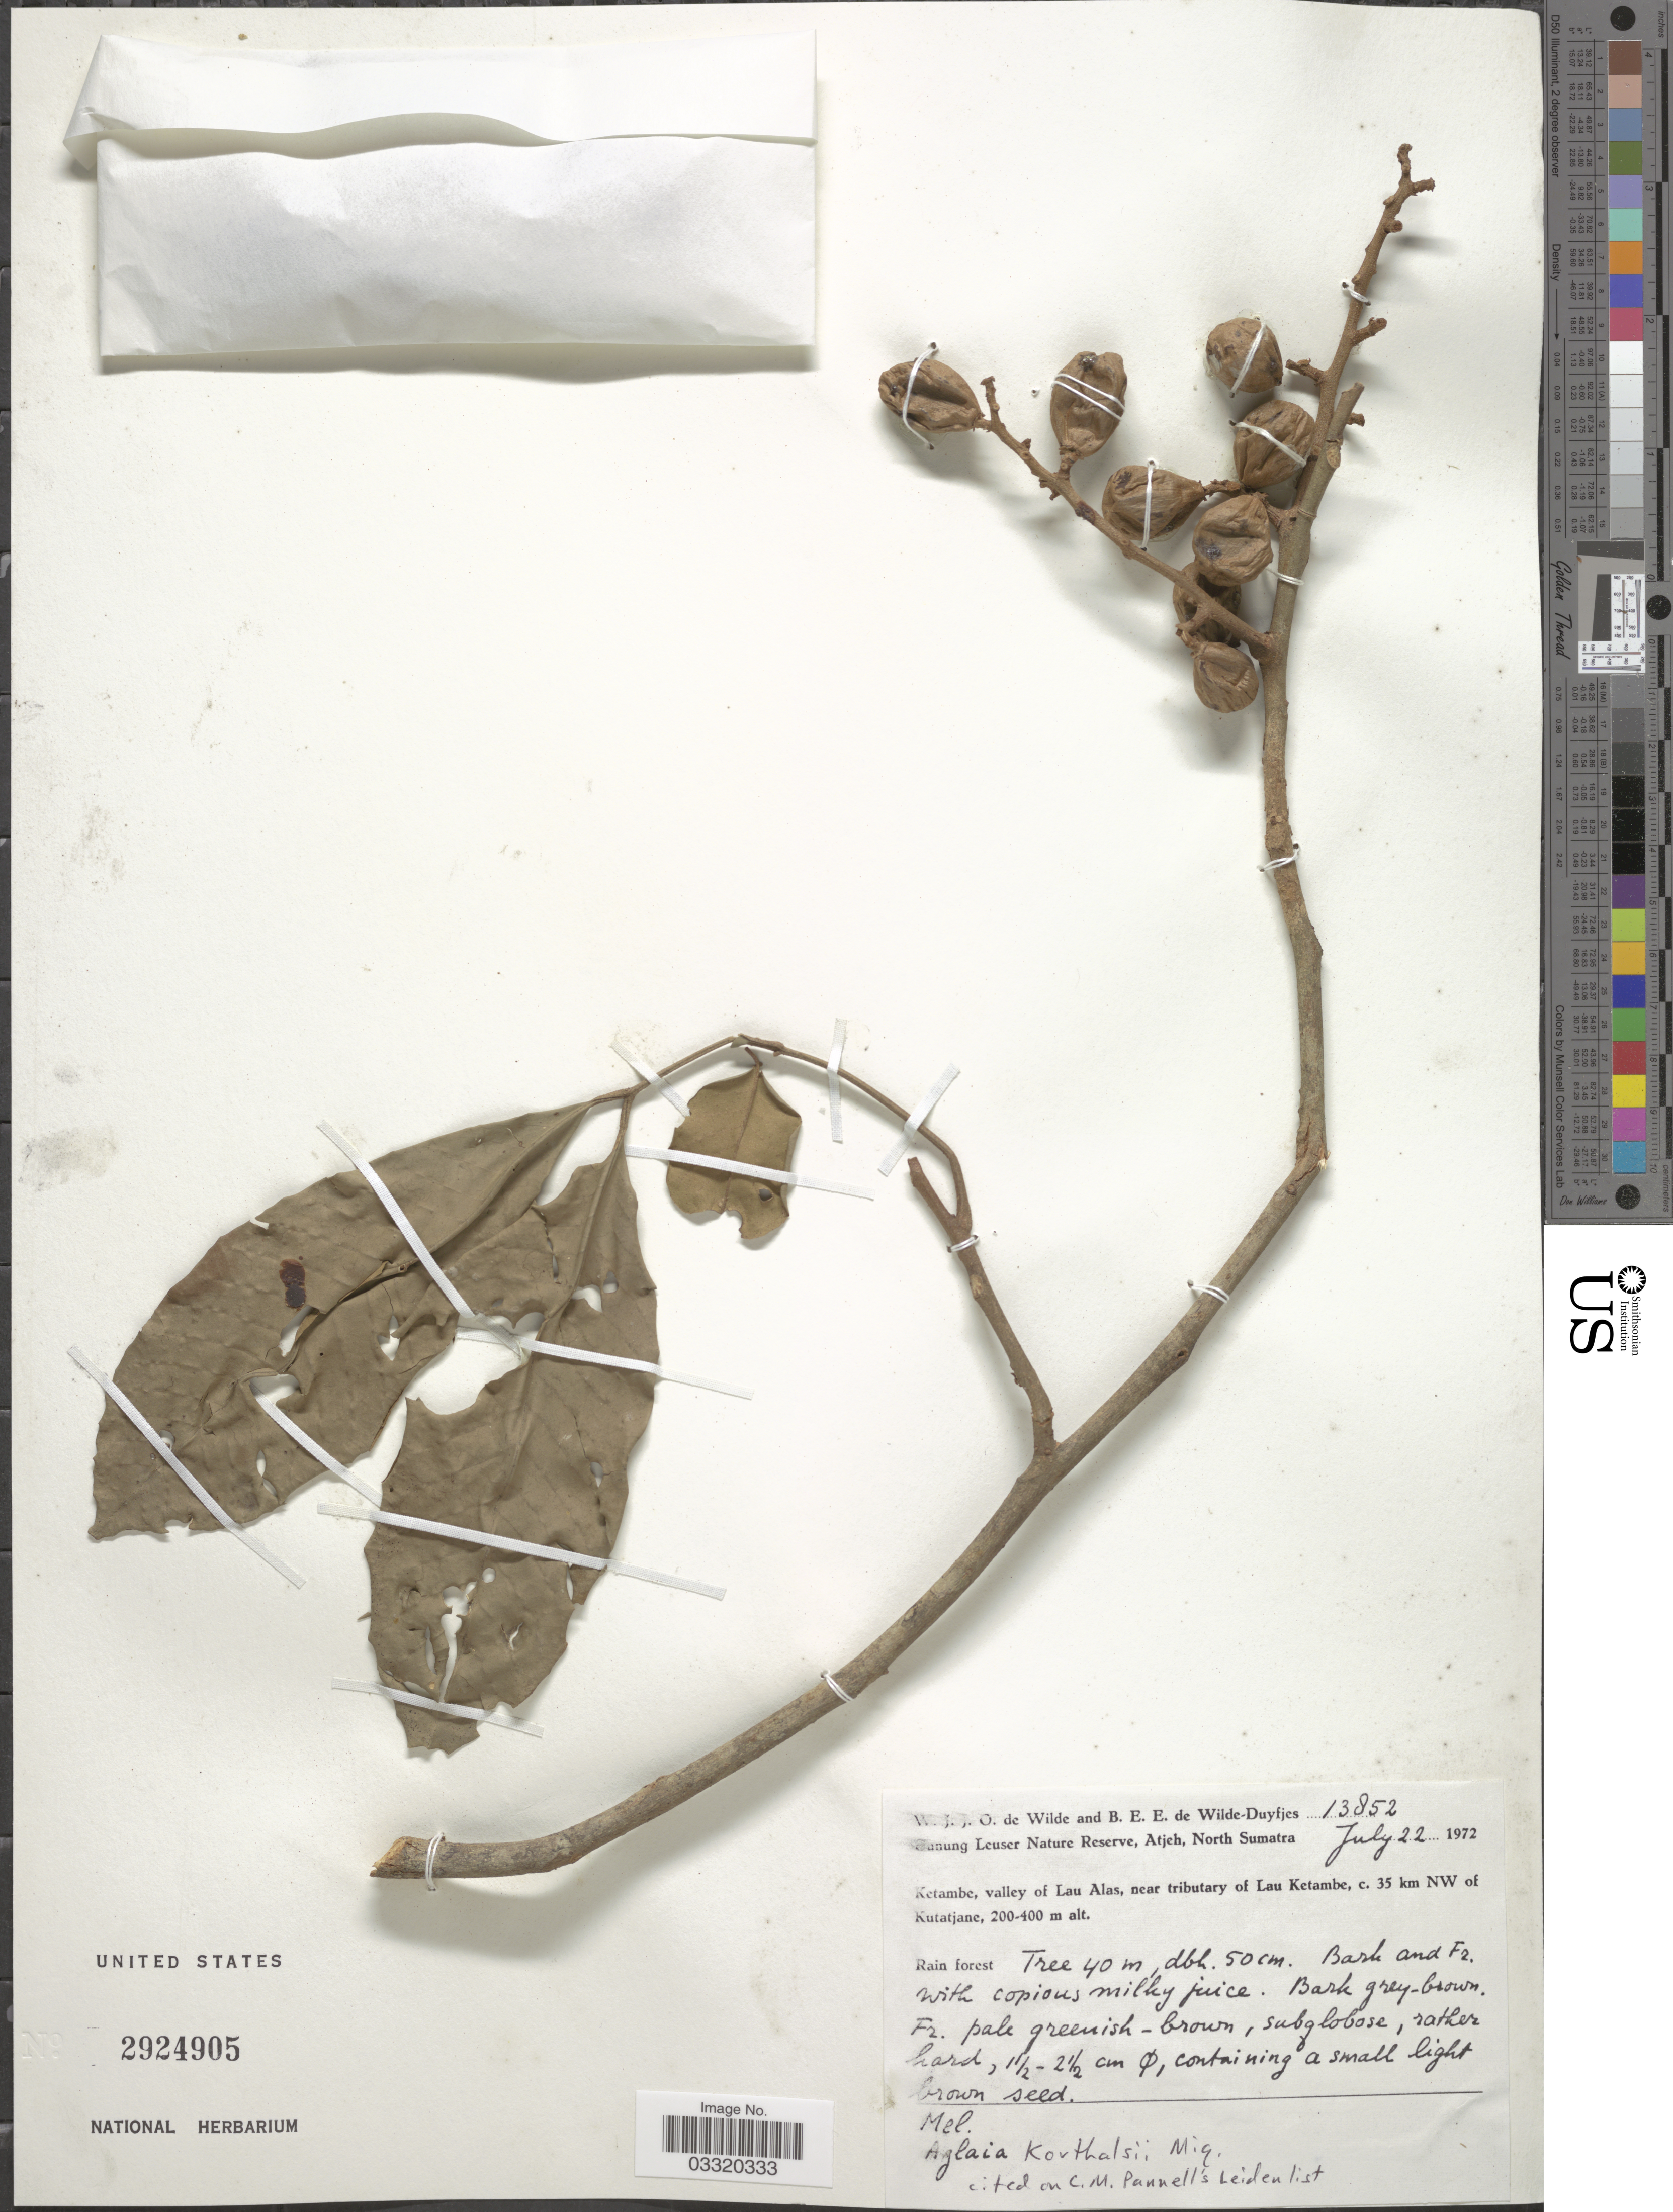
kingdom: Plantae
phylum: Tracheophyta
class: Magnoliopsida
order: Sapindales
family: Meliaceae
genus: Aglaia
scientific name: Aglaia korthalsii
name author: Miq.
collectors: W. J. de Wilde & B. E. de Wilde-Duyfjes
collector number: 13852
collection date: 1972-07-22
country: Indonesia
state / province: Sumatra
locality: Gunung Leuser Nature Reserve, Atjeh, North Sumatra. Ketambe, valley of Lau Alas, near tributary of Lau Ketambe, c. 35 km NW of Kutatjane.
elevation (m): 200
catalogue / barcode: US 2924905